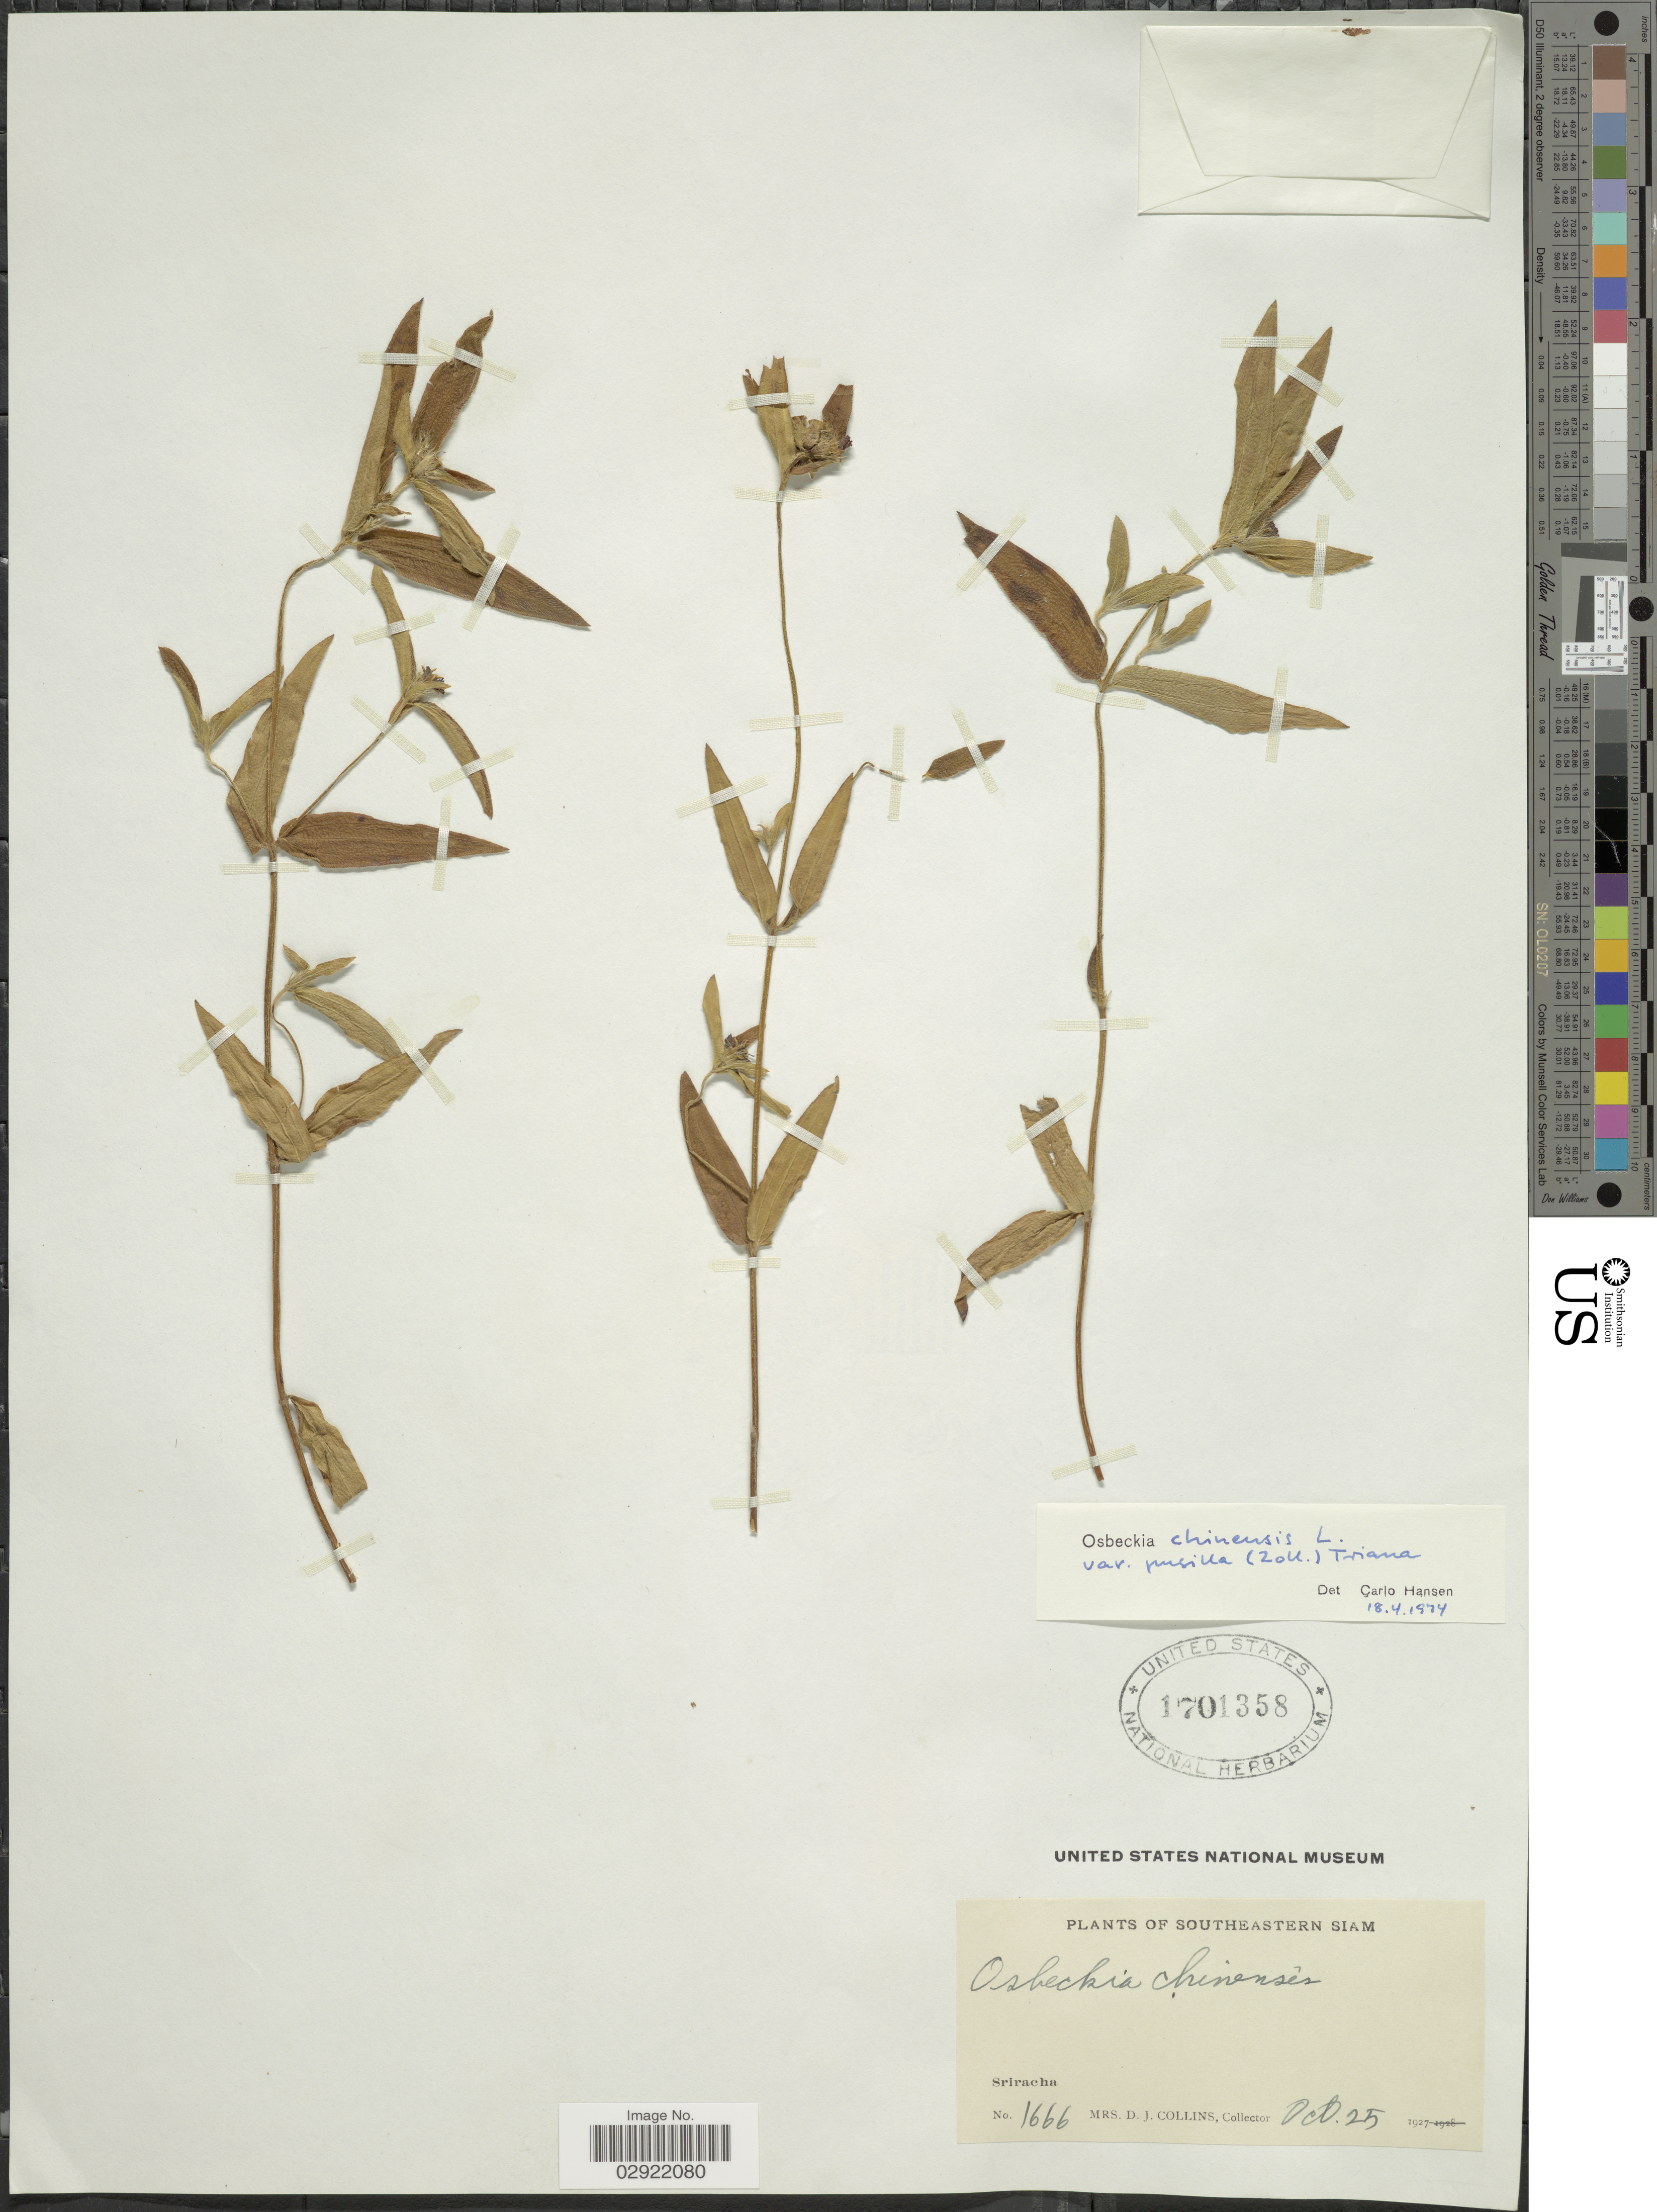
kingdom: Plantae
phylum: Tracheophyta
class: Magnoliopsida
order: Myrtales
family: Melastomataceae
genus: Osbeckia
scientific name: Osbeckia chinensis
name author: L.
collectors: Mrs. D. J. Collins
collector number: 1666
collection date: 1927-10-25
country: Thailand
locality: Southeastern Siam. Sriracha.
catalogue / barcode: US 1701358